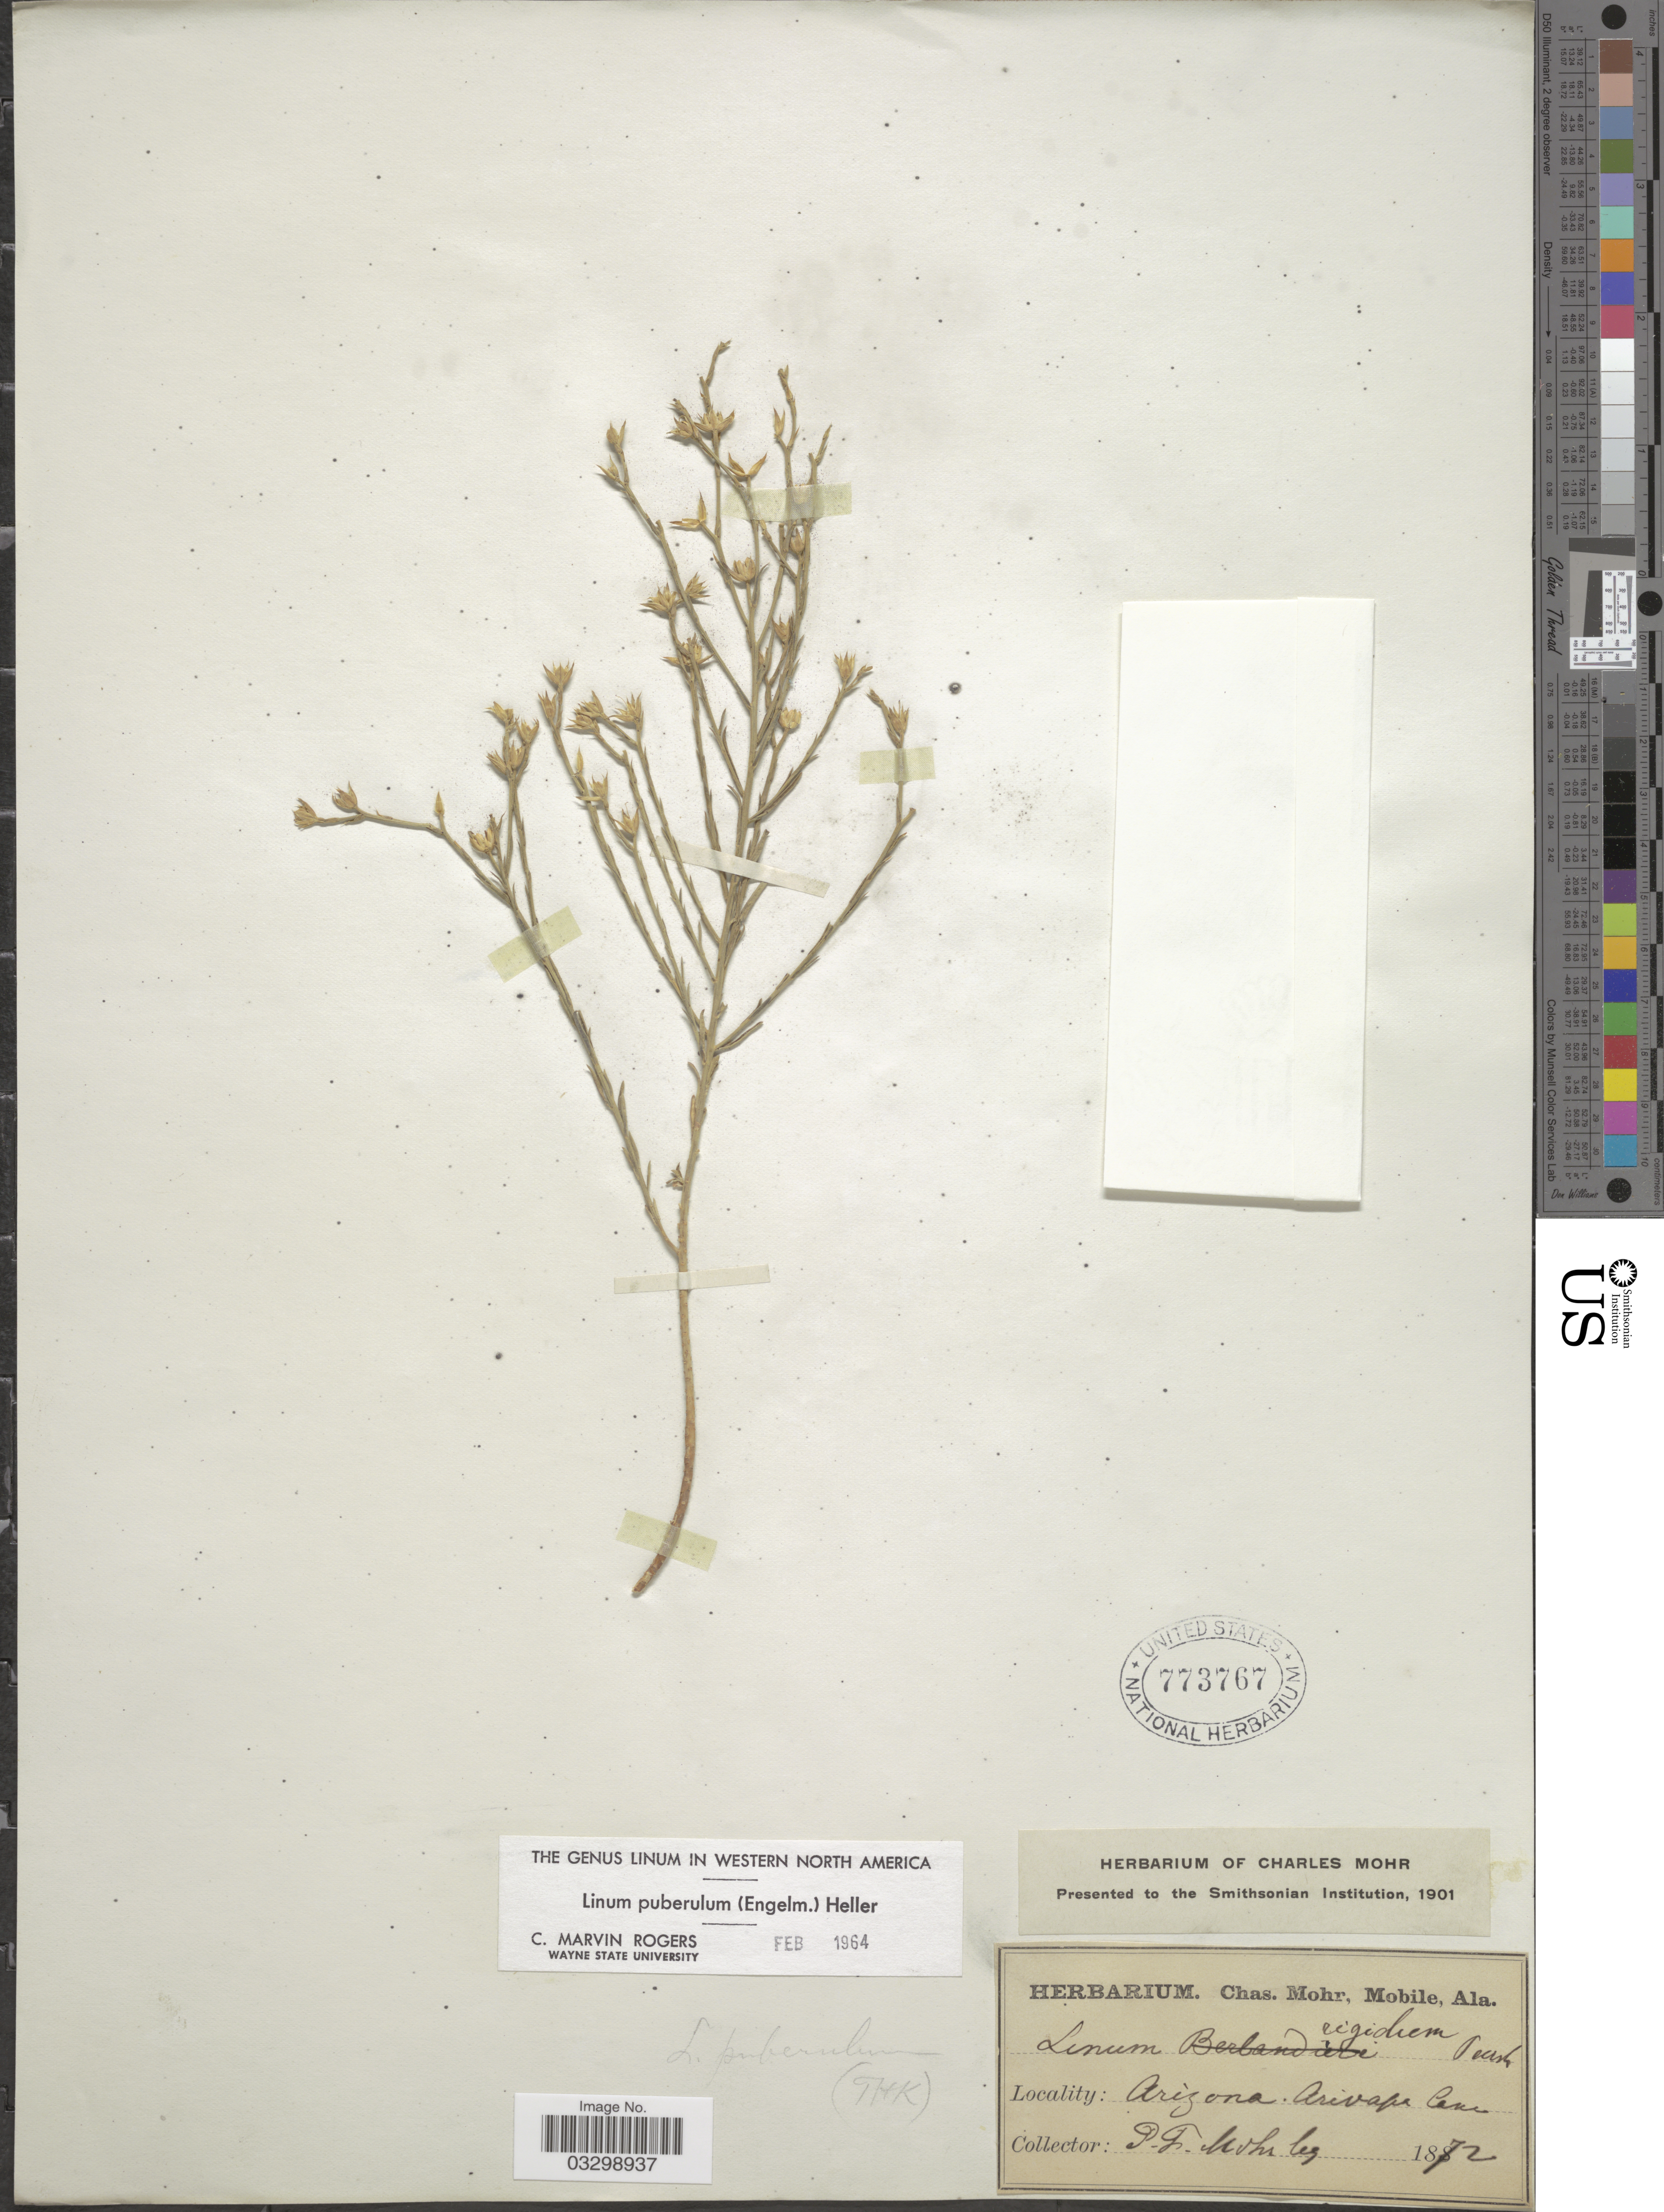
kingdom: Plantae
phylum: Tracheophyta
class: Magnoliopsida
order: Malpighiales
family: Linaceae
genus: Linum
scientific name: Linum puberulum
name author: (Engelm.) A. Heller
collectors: P. F. Mohr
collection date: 1872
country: United States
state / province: Arizona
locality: aravaipa canyon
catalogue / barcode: US 773767